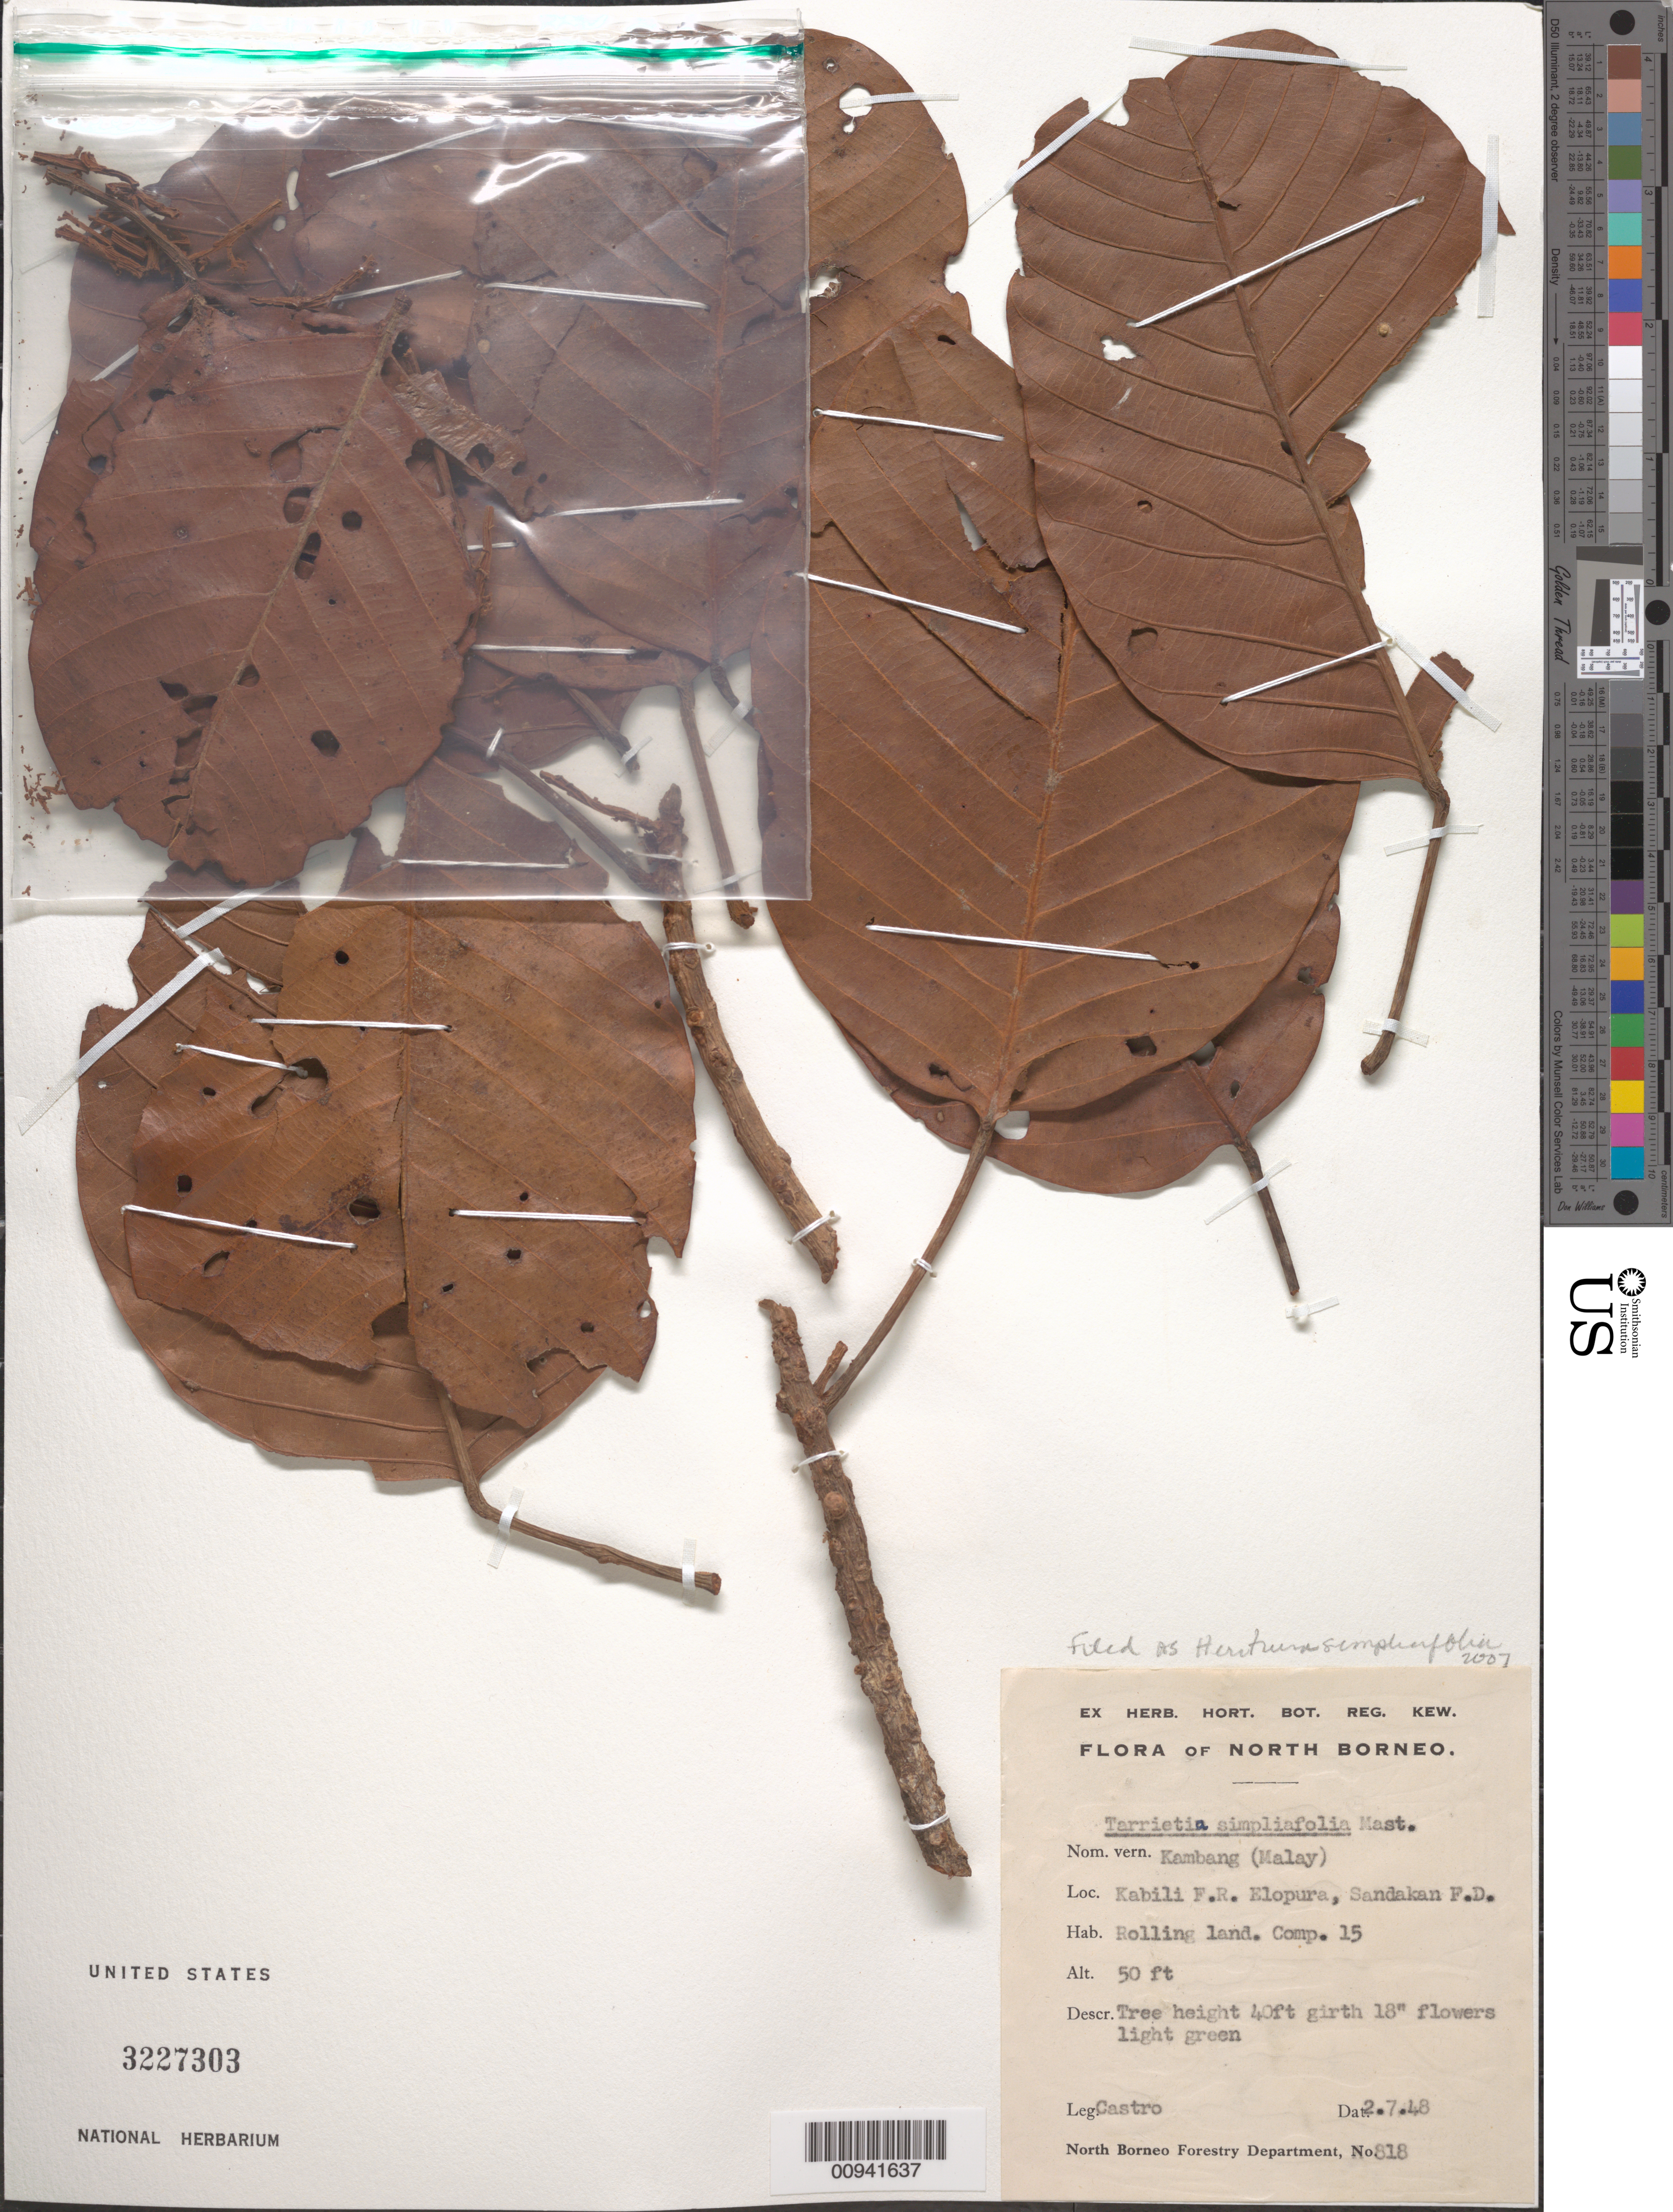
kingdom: Plantae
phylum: Tracheophyta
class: Magnoliopsida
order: Malvales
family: Malvaceae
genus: Heritiera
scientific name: Heritiera simplicifolia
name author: (Mast.) Kosterm.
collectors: -. Castro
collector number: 818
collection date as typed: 02 Jul 1948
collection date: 1948-07-02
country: Malaysia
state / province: Sabah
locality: Kabili F.D. Elopura, Sandakan F.D.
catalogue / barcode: US 3227303